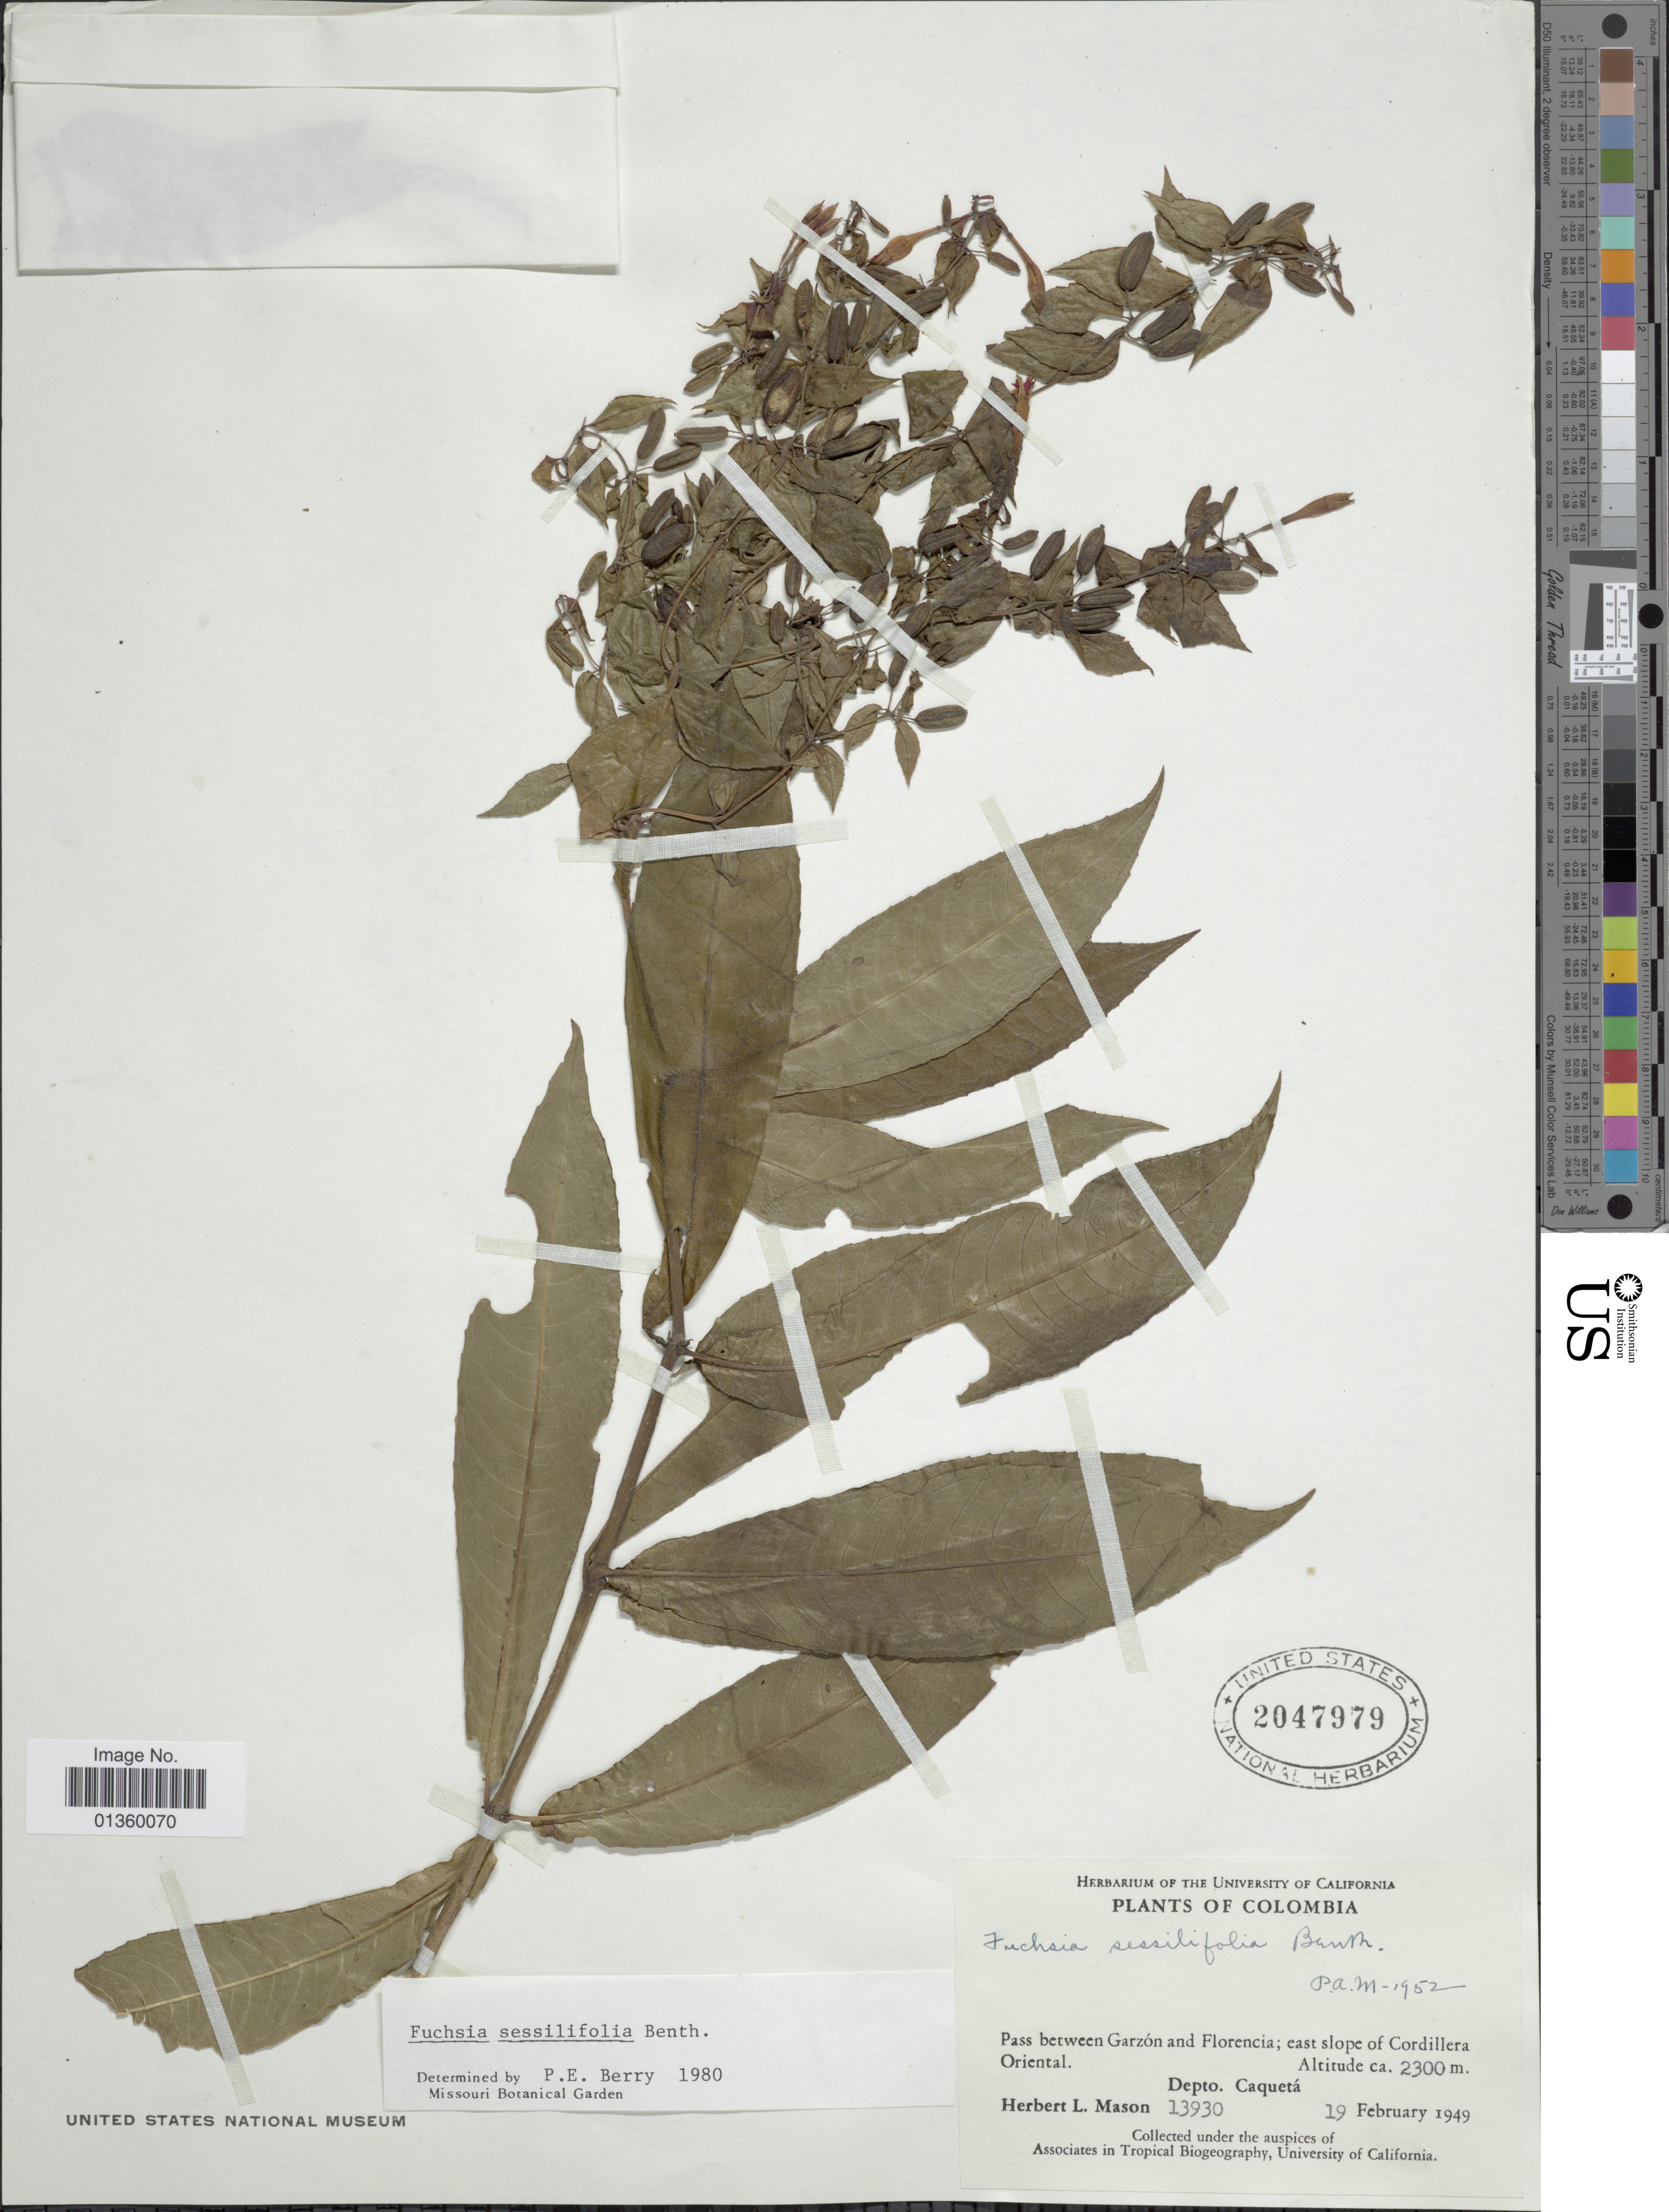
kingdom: Plantae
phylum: Tracheophyta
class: Magnoliopsida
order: Myrtales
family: Onagraceae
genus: Fuchsia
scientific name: Fuchsia sessilifolia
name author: Benth.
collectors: H. L. Mason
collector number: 13930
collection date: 1949-02-19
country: Colombia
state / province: Caquetá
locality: Pass between Garzón and Florencia; east slope of Cordillera Oriental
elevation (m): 2300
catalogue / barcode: US 2047979